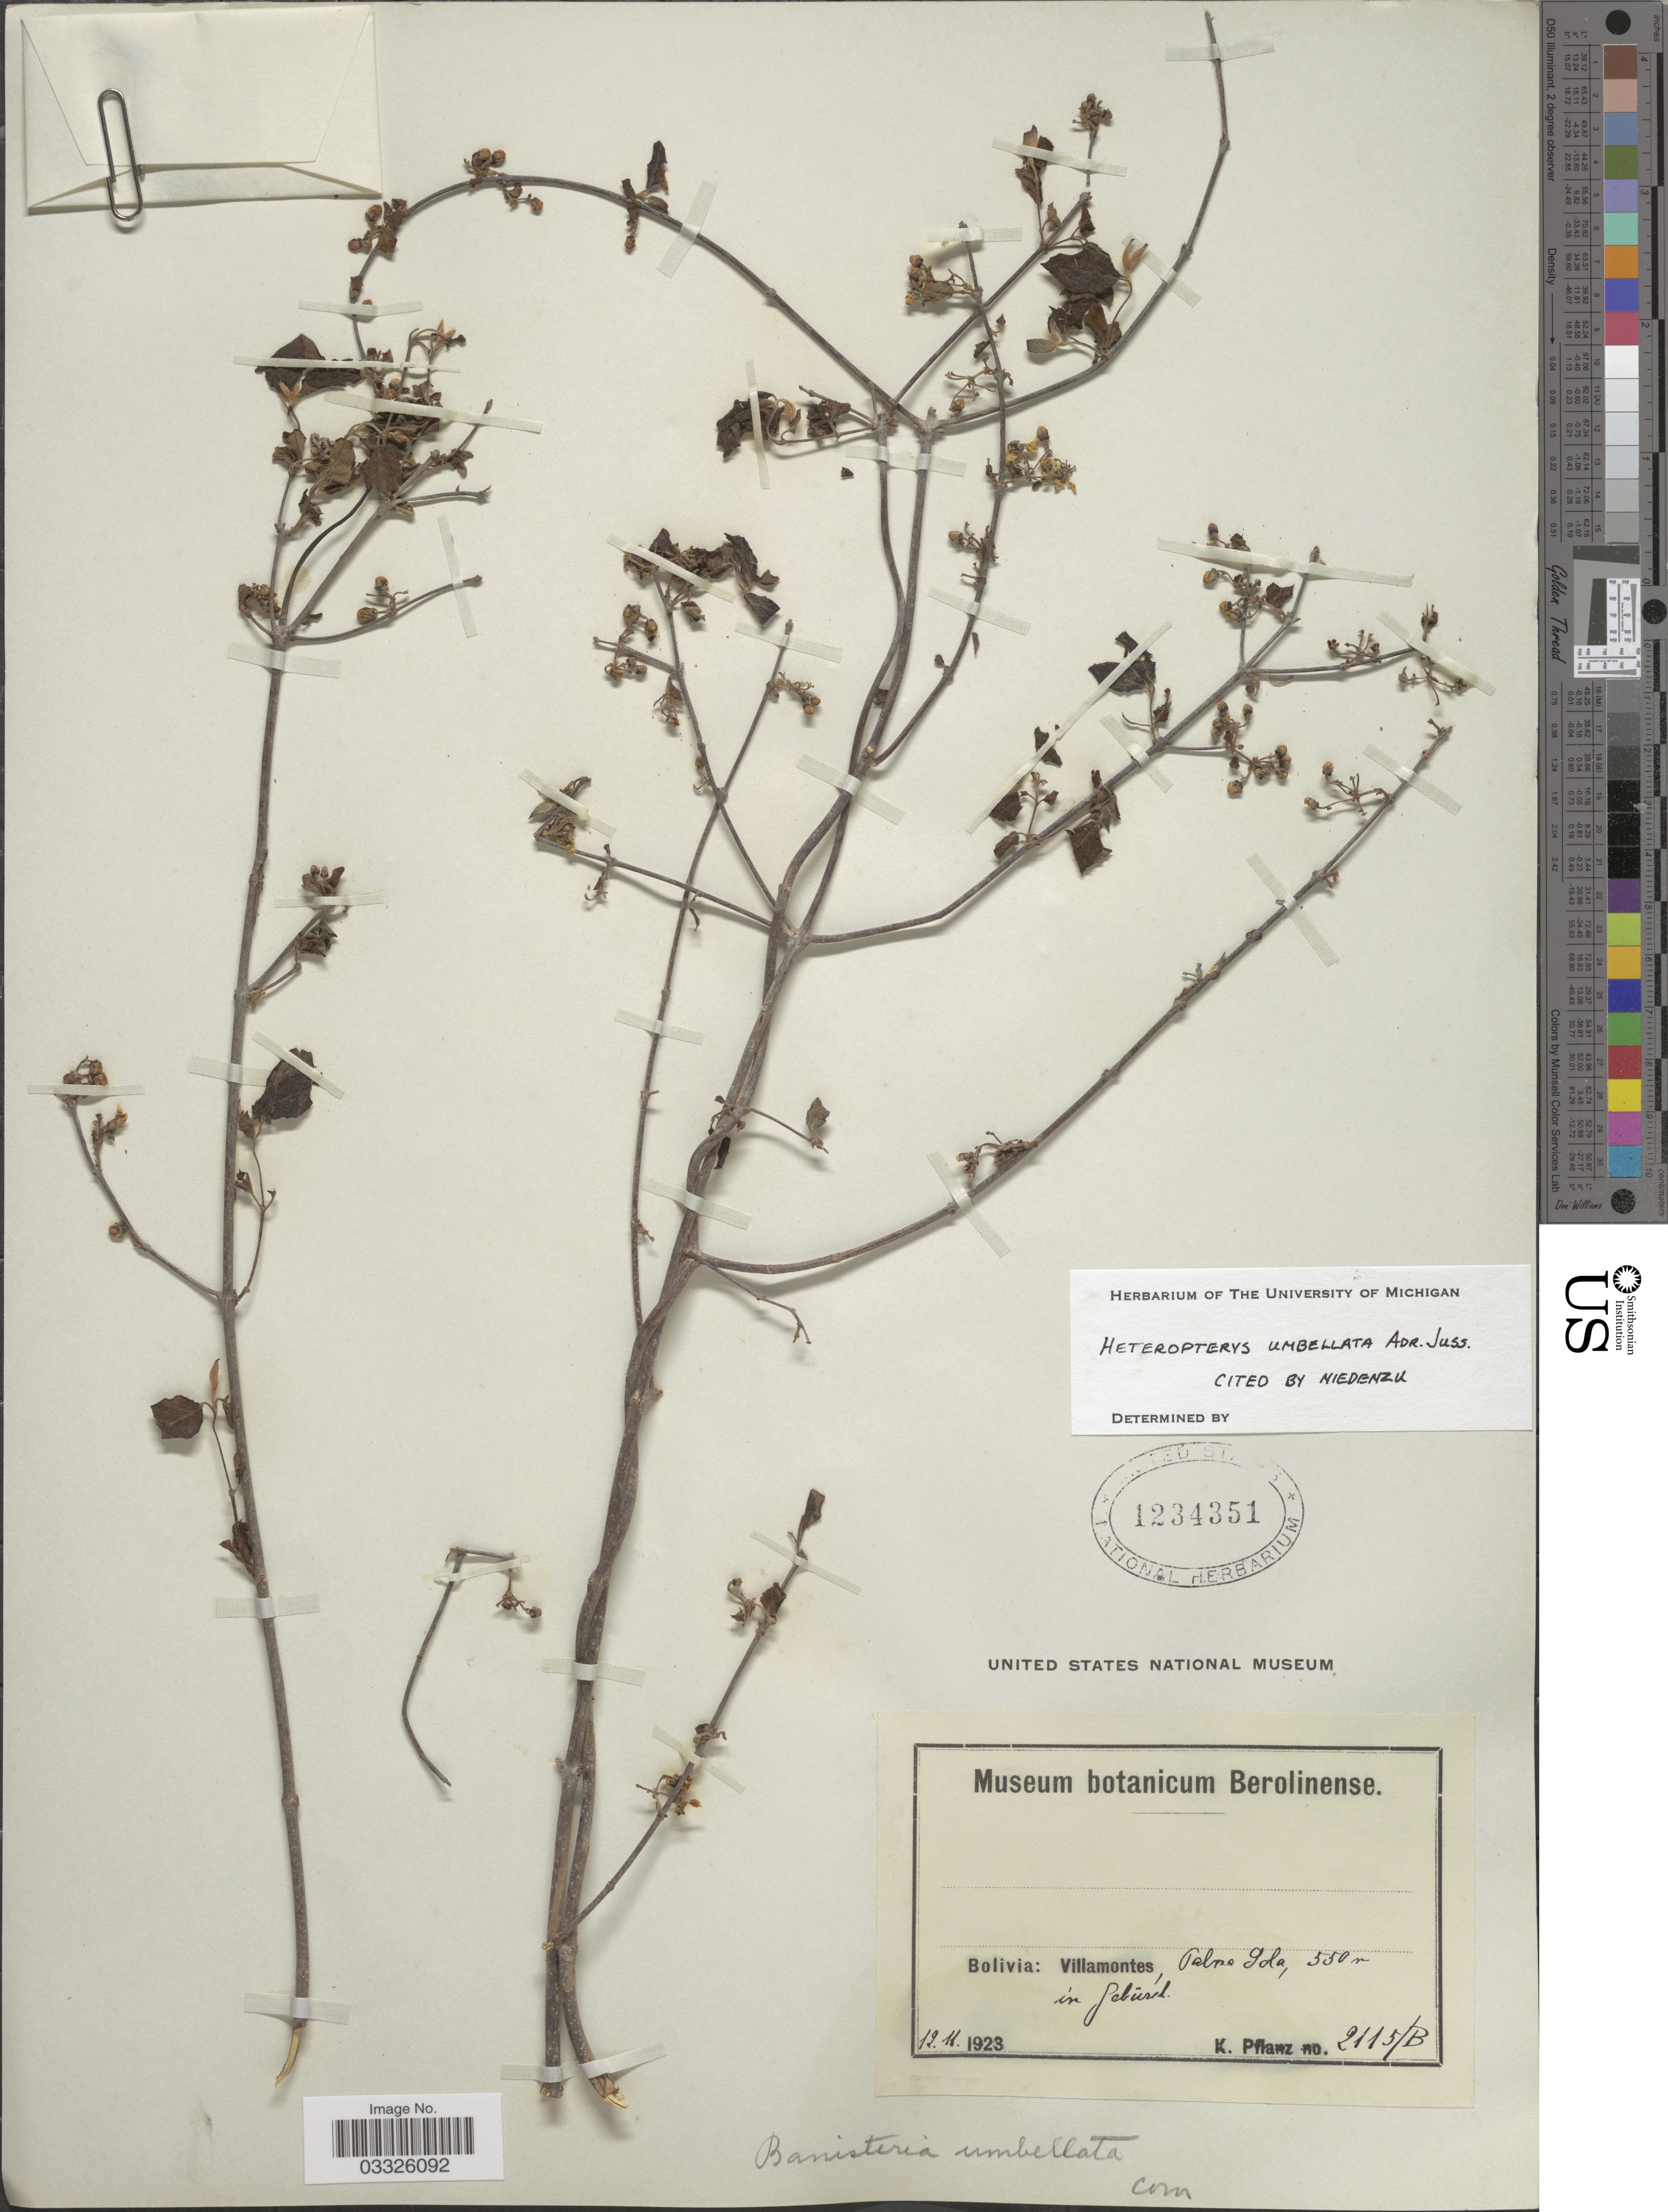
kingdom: Plantae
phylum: Tracheophyta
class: Magnoliopsida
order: Malpighiales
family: Malpighiaceae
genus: Heteropterys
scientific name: Heteropterys umbellata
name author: A. Juss.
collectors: K. Pflanz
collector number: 2115/B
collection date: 1923-11-12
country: Bolivia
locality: Villamontes; Palma Sola.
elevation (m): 550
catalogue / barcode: US 1234351